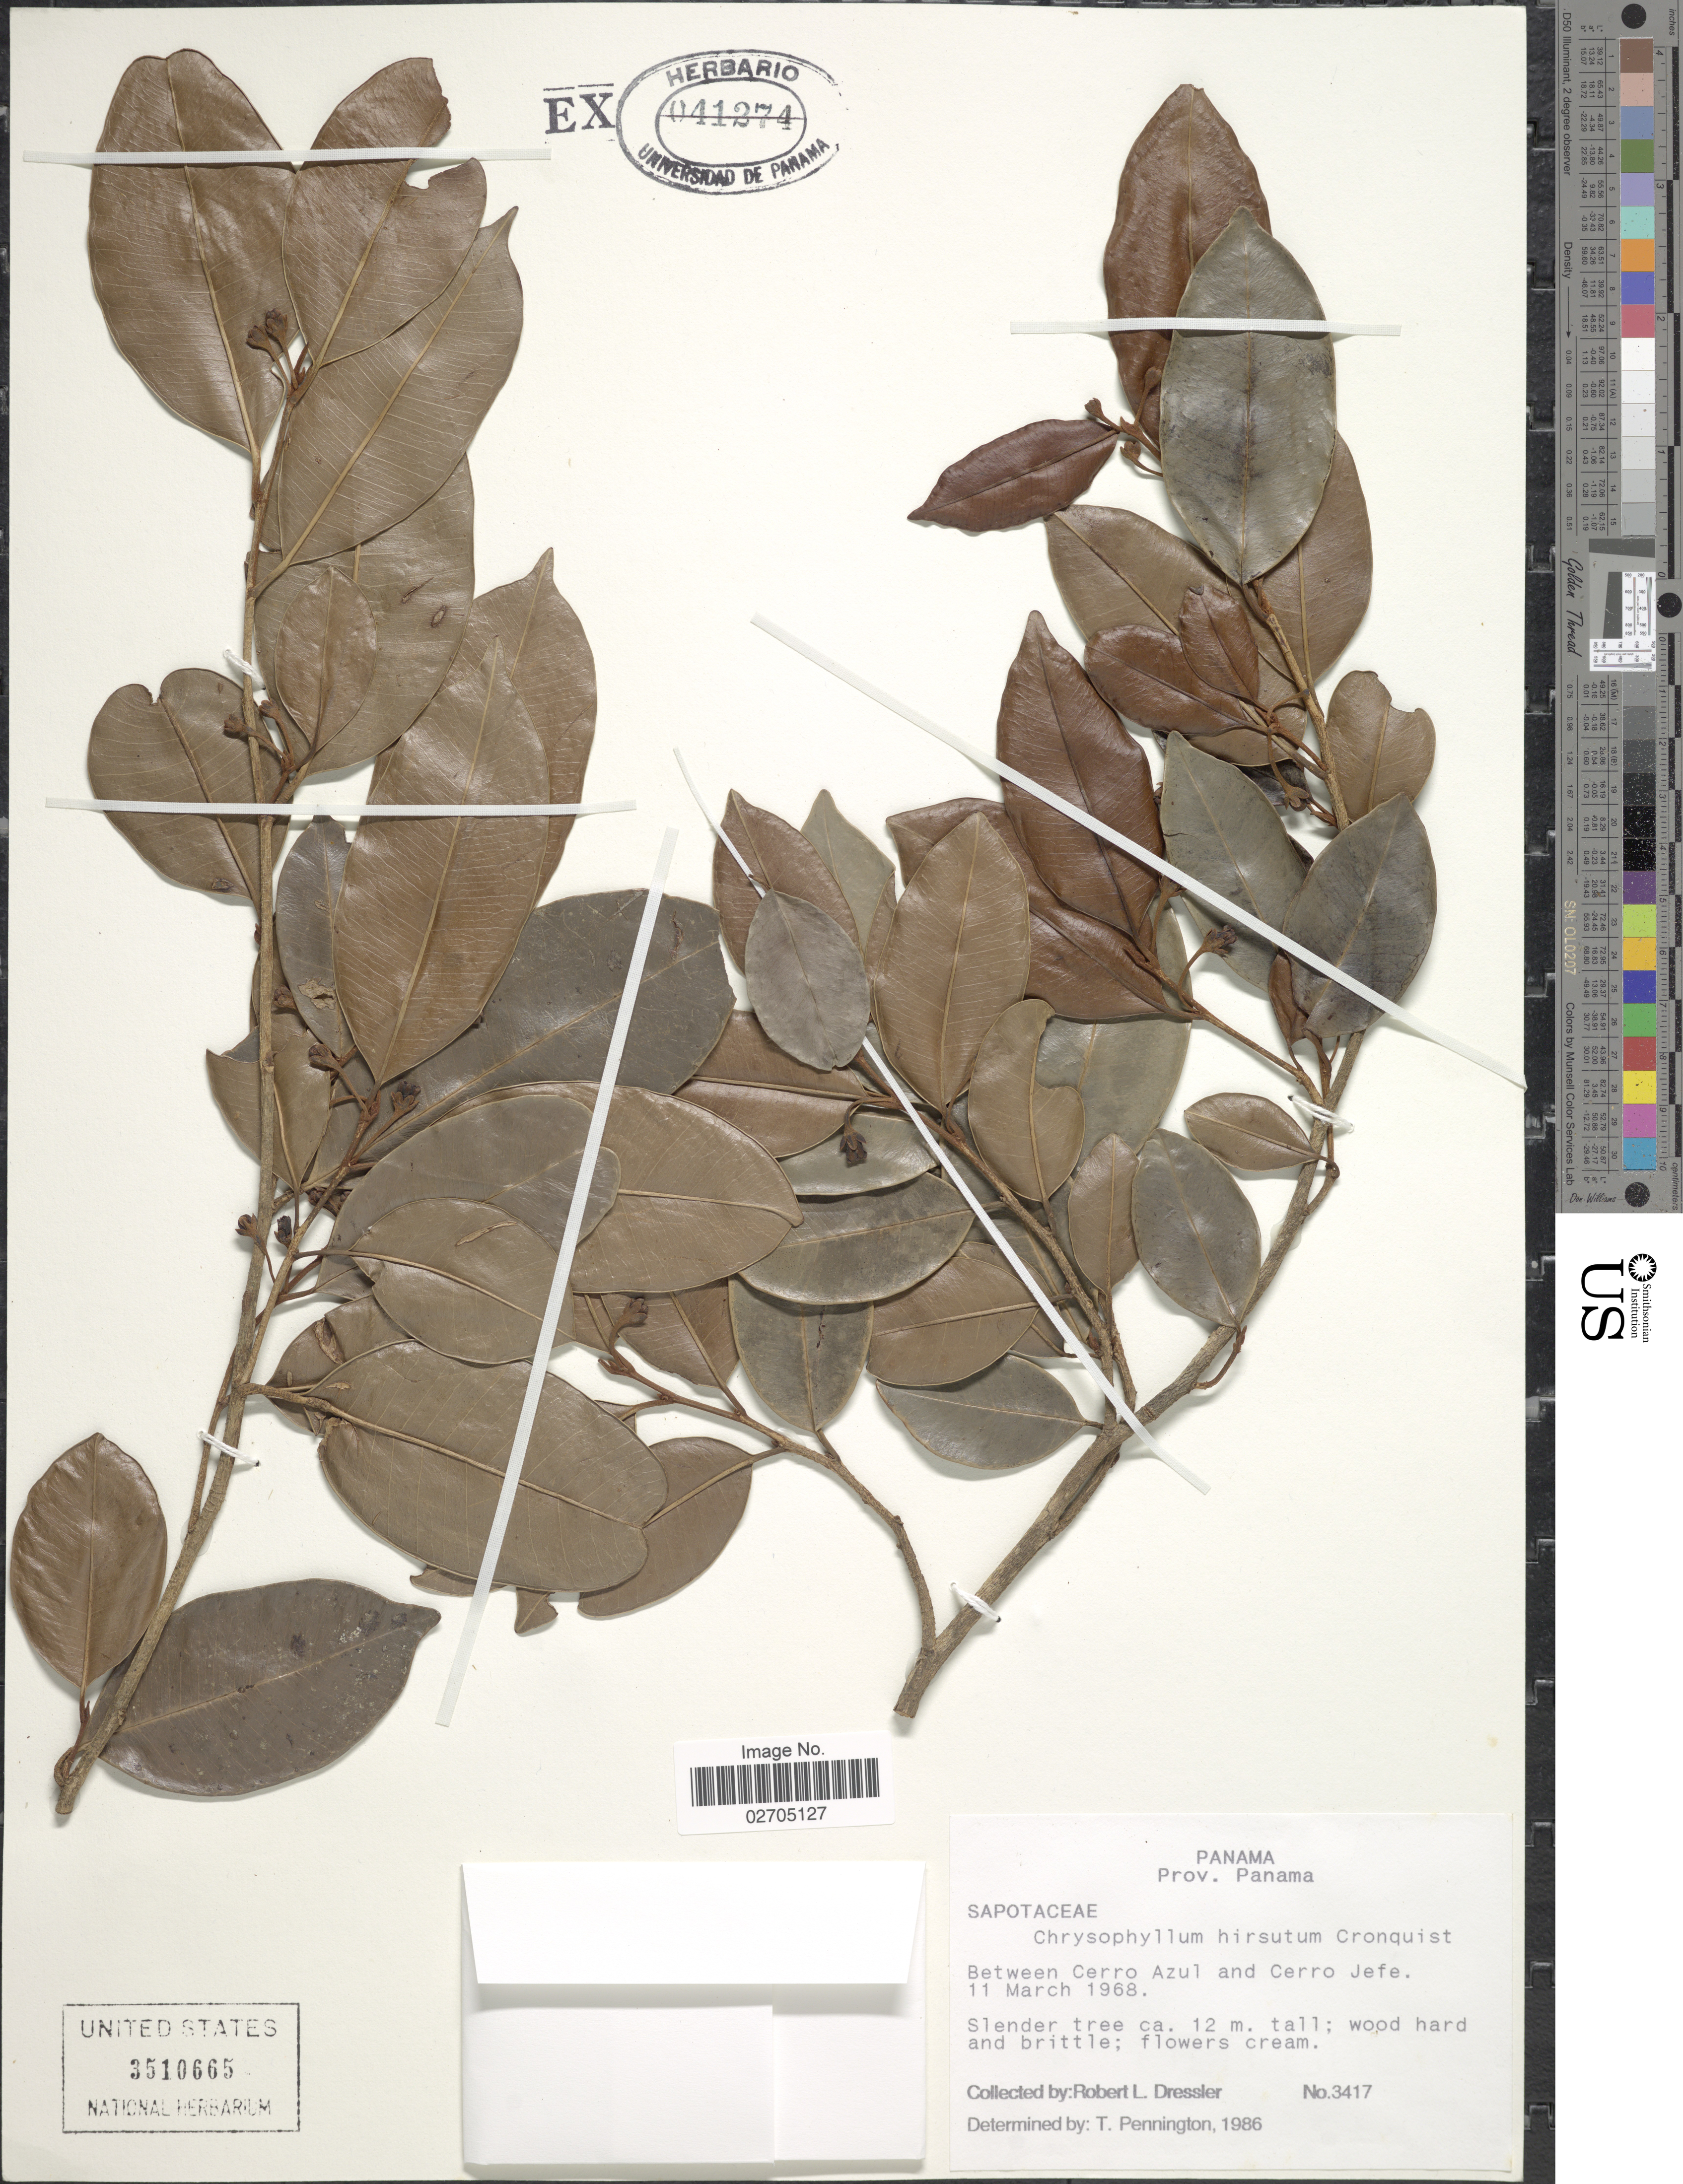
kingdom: Plantae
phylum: Tracheophyta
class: Magnoliopsida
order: Ericales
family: Sapotaceae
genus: Chrysophyllum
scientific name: Chrysophyllum hirsutum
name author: Cronq.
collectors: R. Dressler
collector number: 3417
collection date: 1968-03-11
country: Panama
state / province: Panamá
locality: Between Cerro Azul and Cerro Jefe.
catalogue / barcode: US 3510665